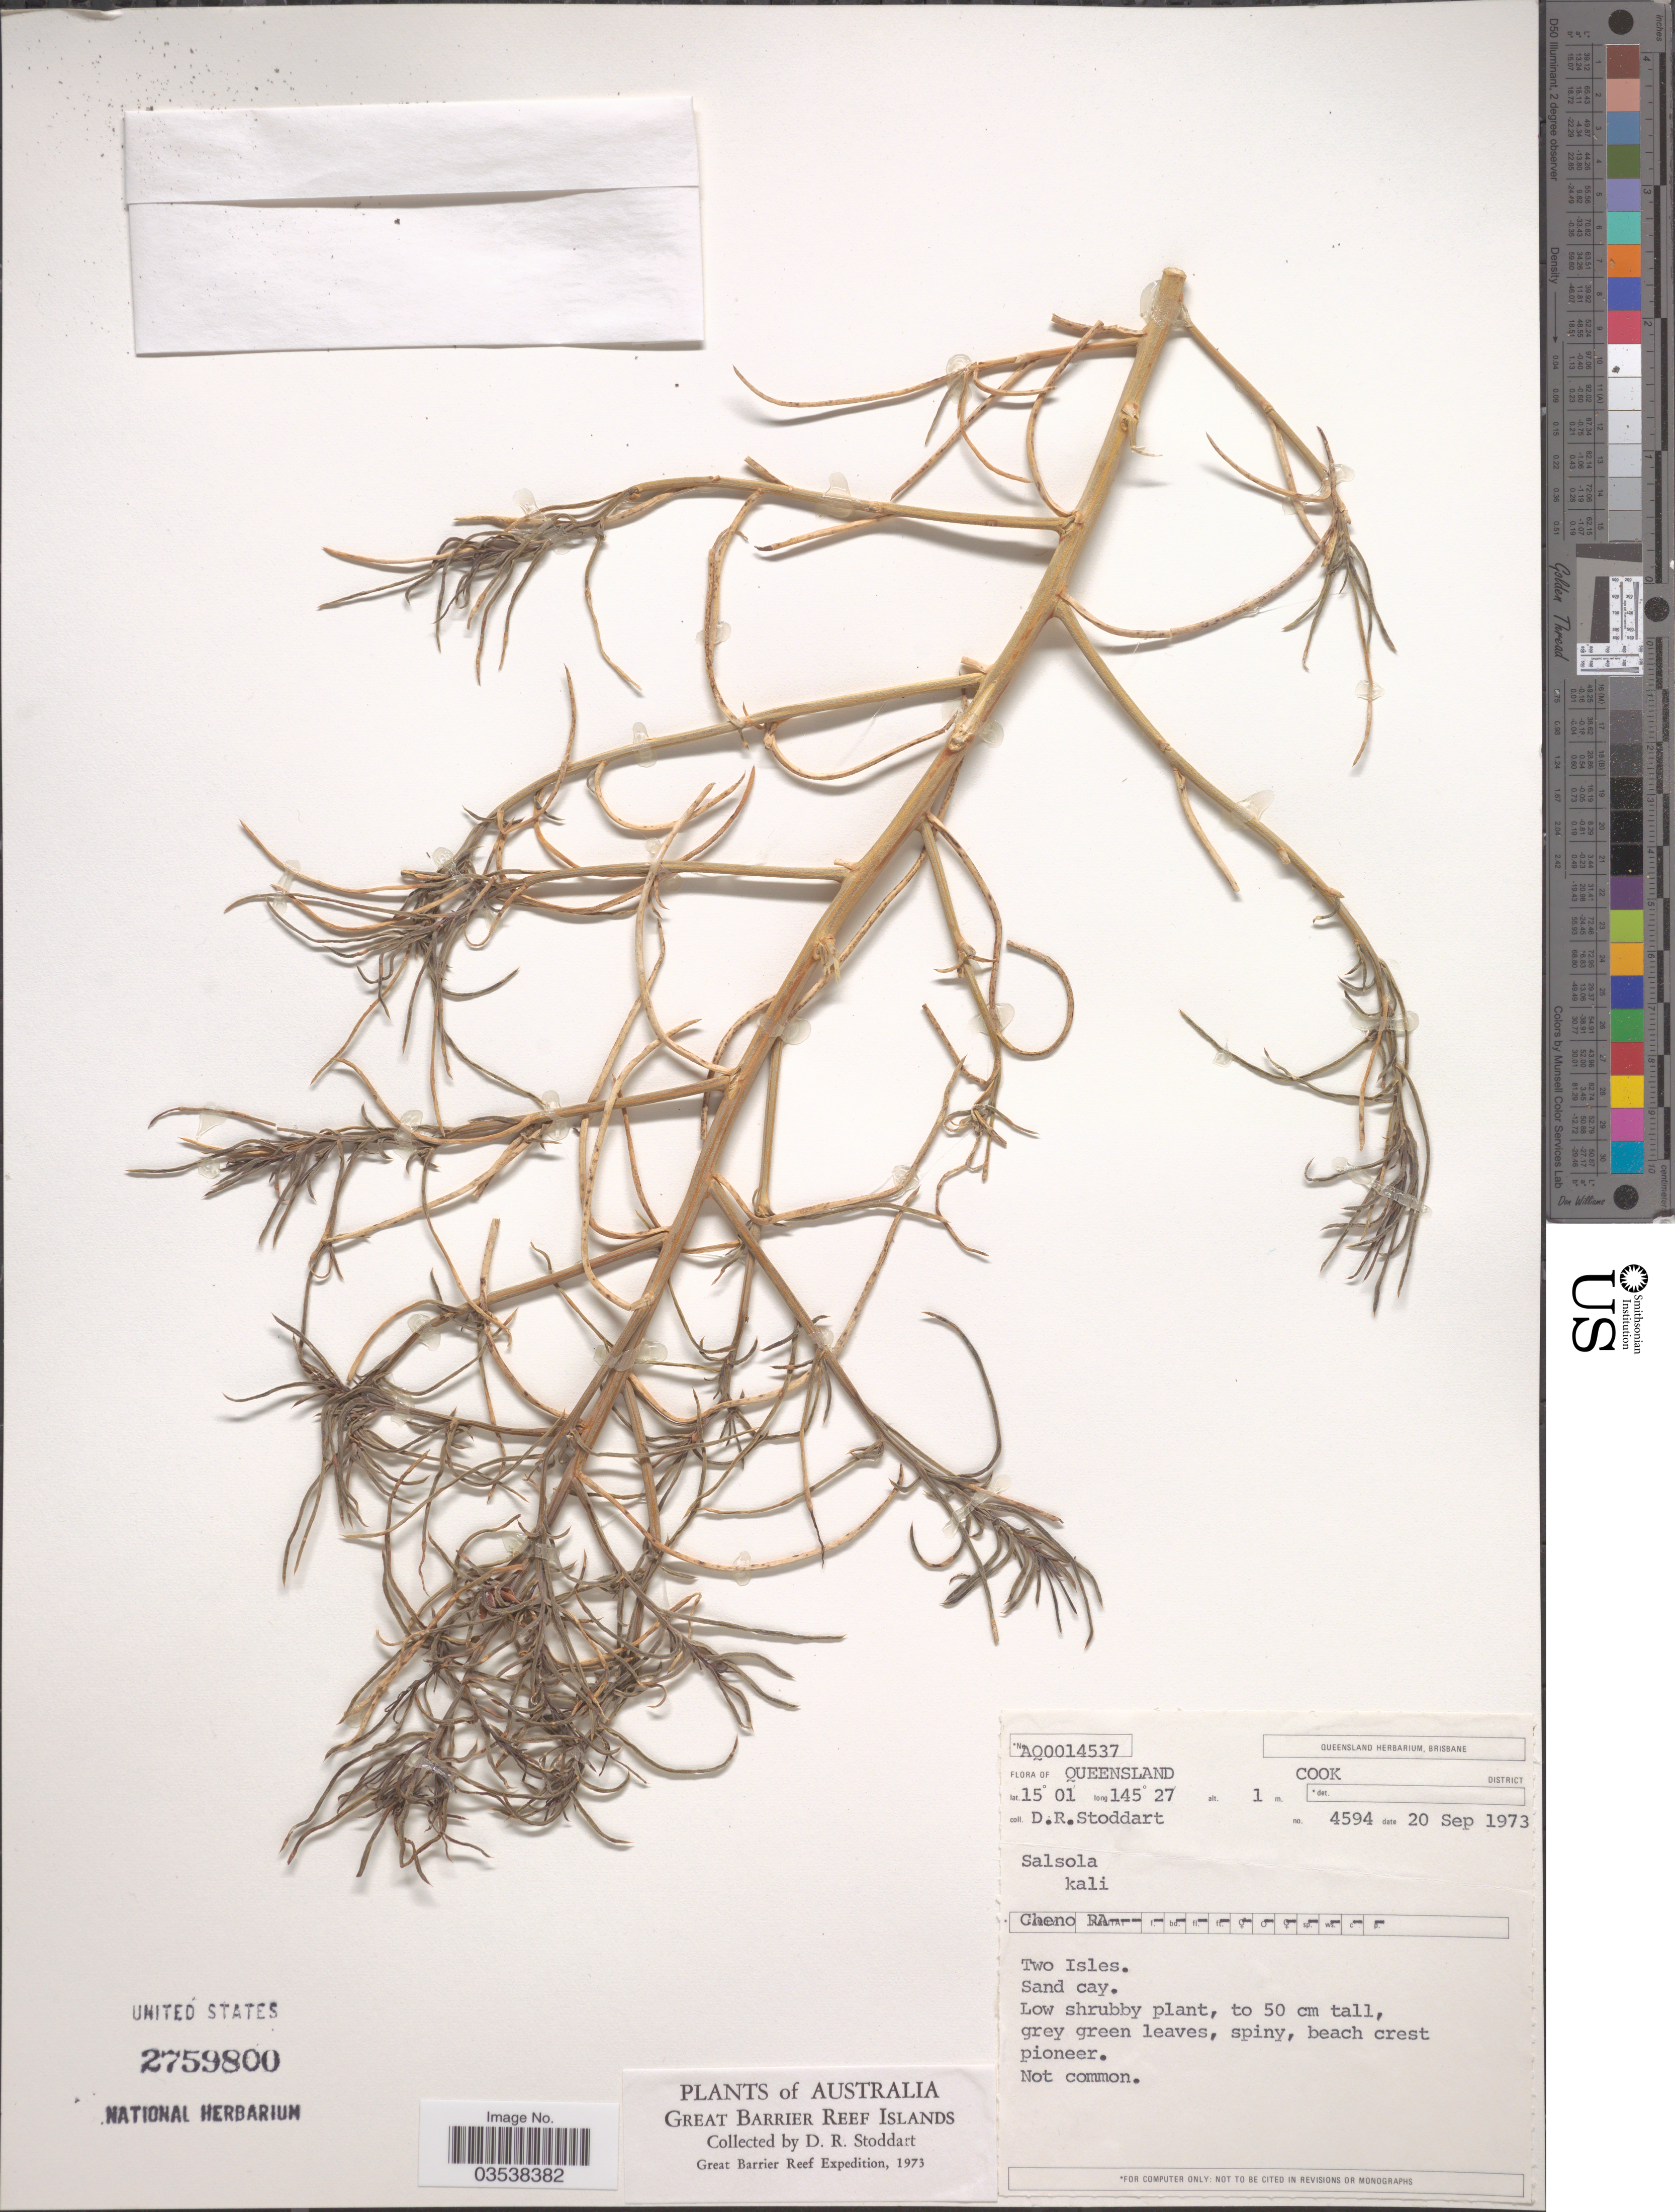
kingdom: Plantae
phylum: Tracheophyta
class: Magnoliopsida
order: Caryophyllales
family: Amaranthaceae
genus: Salsola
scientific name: Salsola kali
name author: L.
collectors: D. R. Stoddart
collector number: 4594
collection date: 1973-09-20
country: Australia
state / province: Queensland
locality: Cook District. Two Isles. Great Barrier Reef Islands.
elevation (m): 1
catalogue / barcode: US 2759800